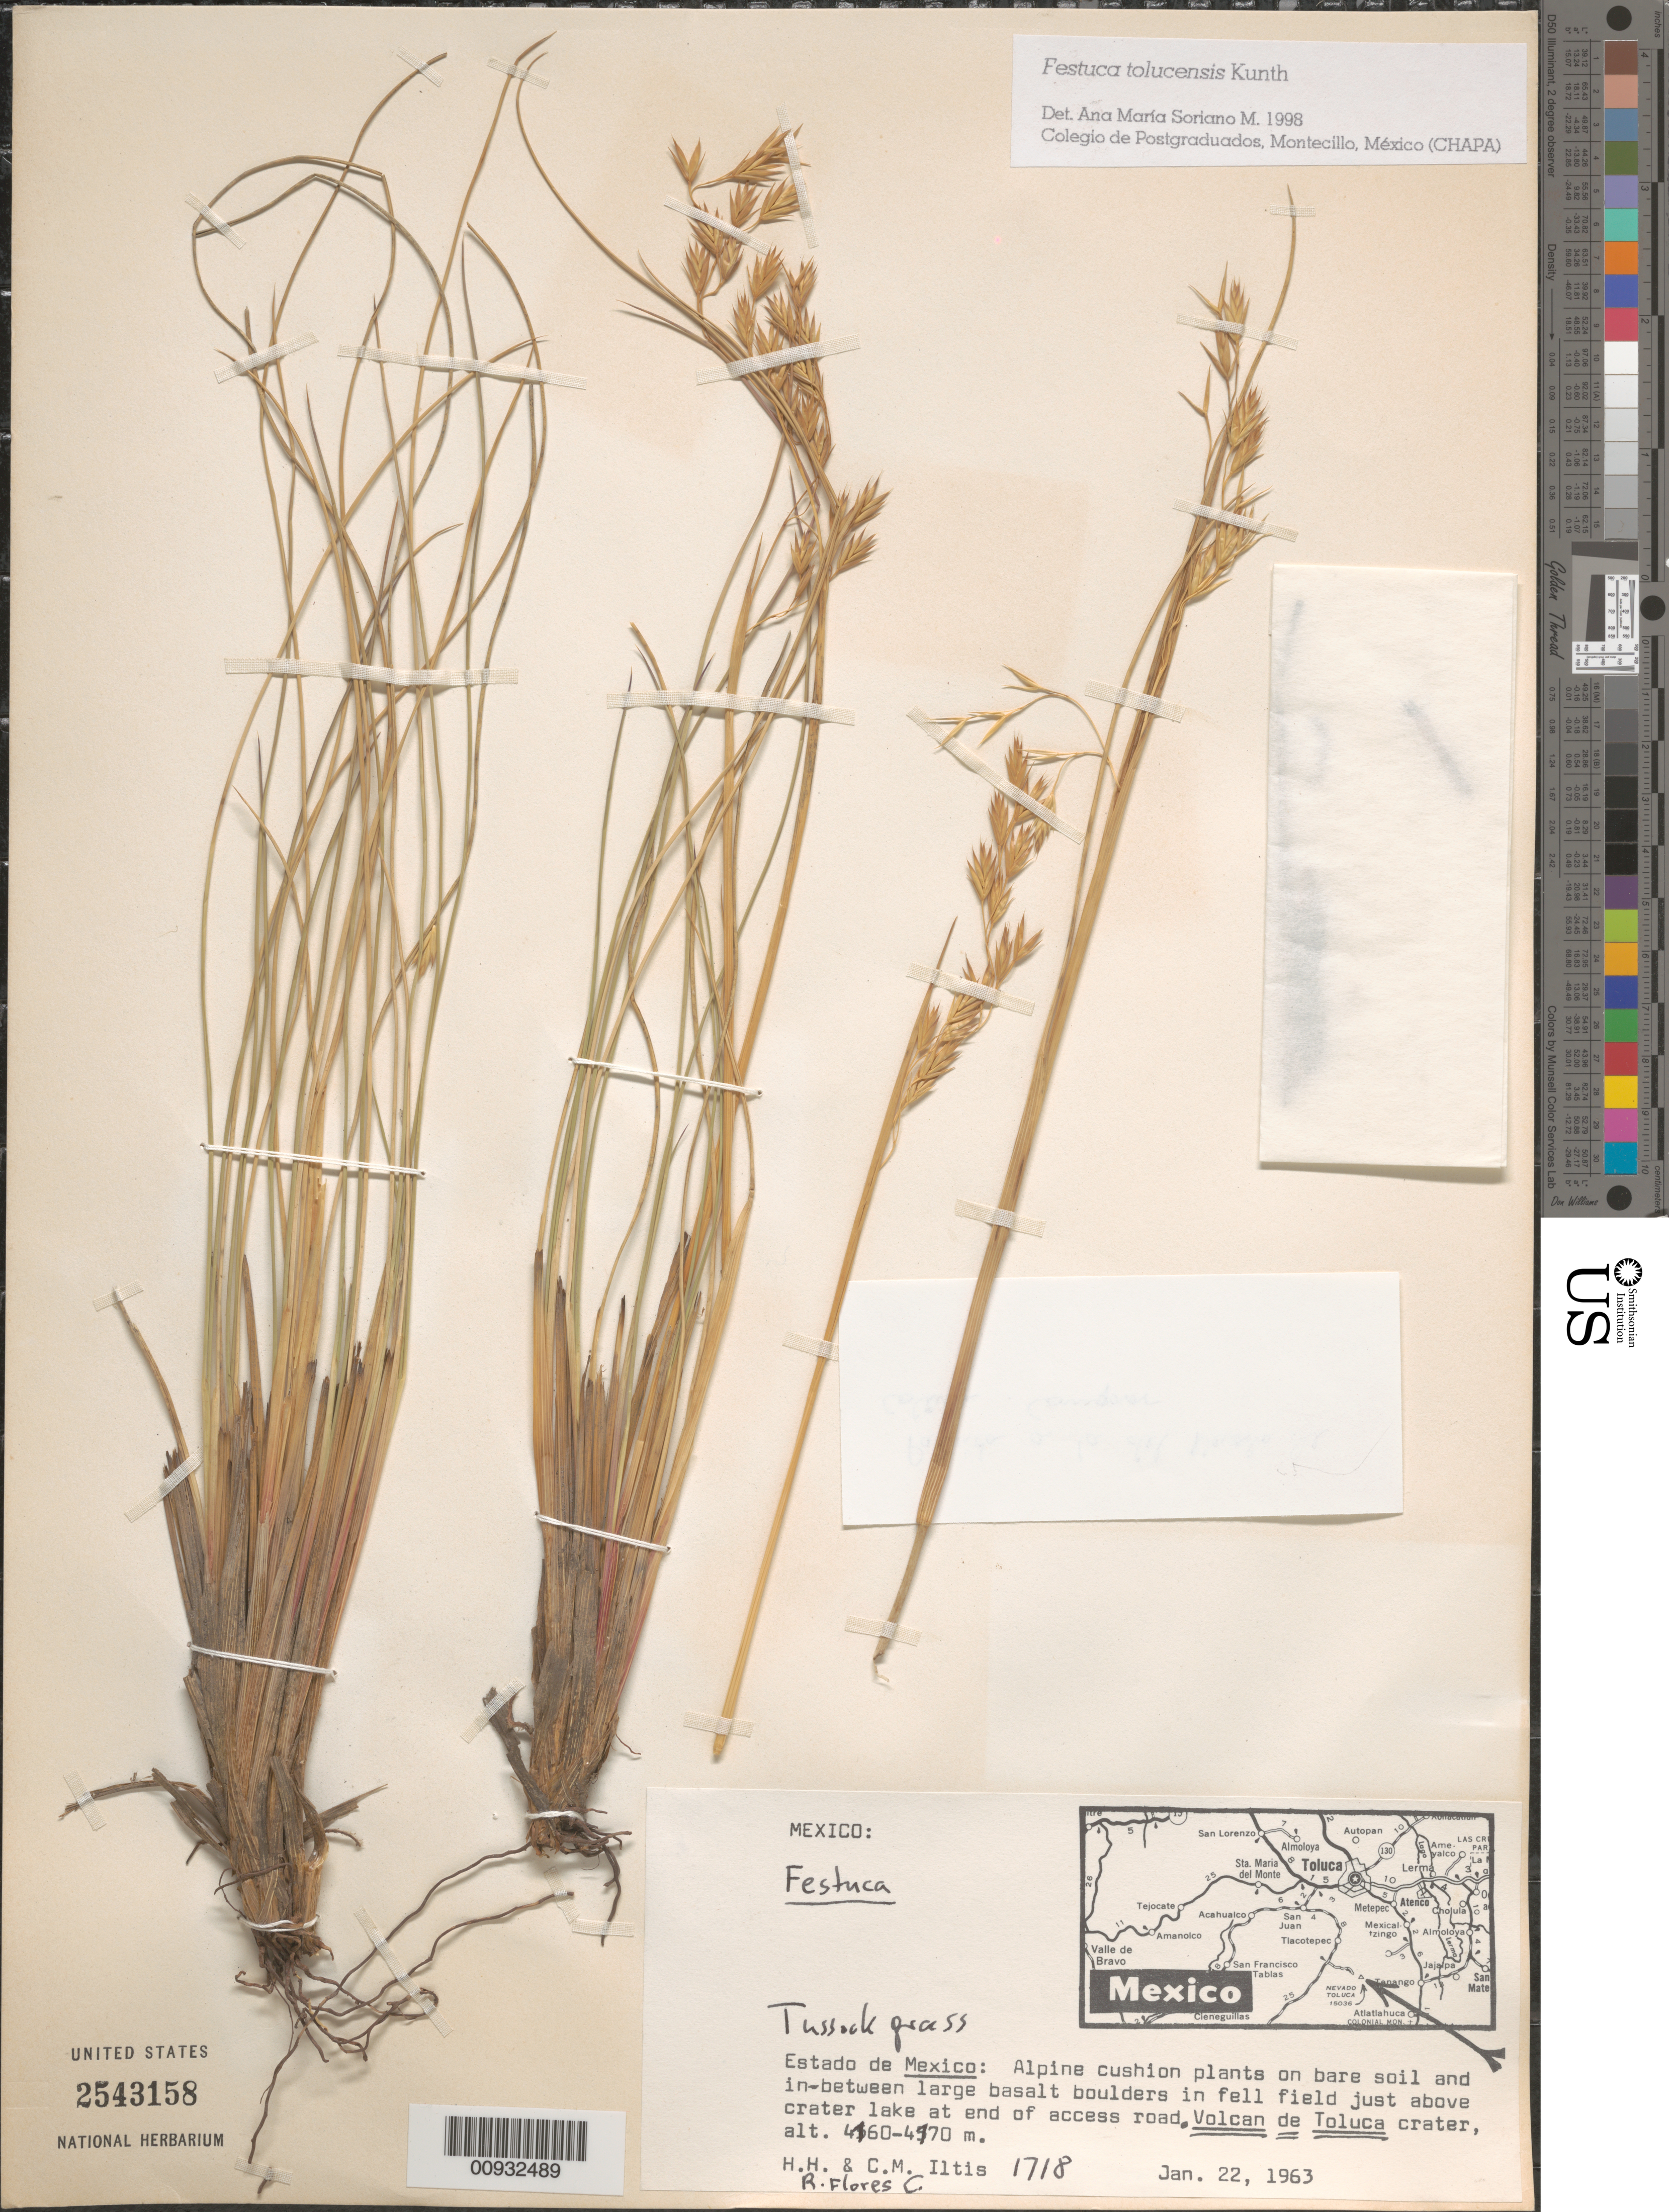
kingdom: Plantae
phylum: Tracheophyta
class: Liliopsida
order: Poales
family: Poaceae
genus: Festuca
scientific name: Festuca tolucensis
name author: Kunth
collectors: H. H. Iltis, C. M Iltis & R. Flores-C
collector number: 1718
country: Mexico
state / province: México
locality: Volcan de Toluca crater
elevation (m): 4160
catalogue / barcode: US 2543158